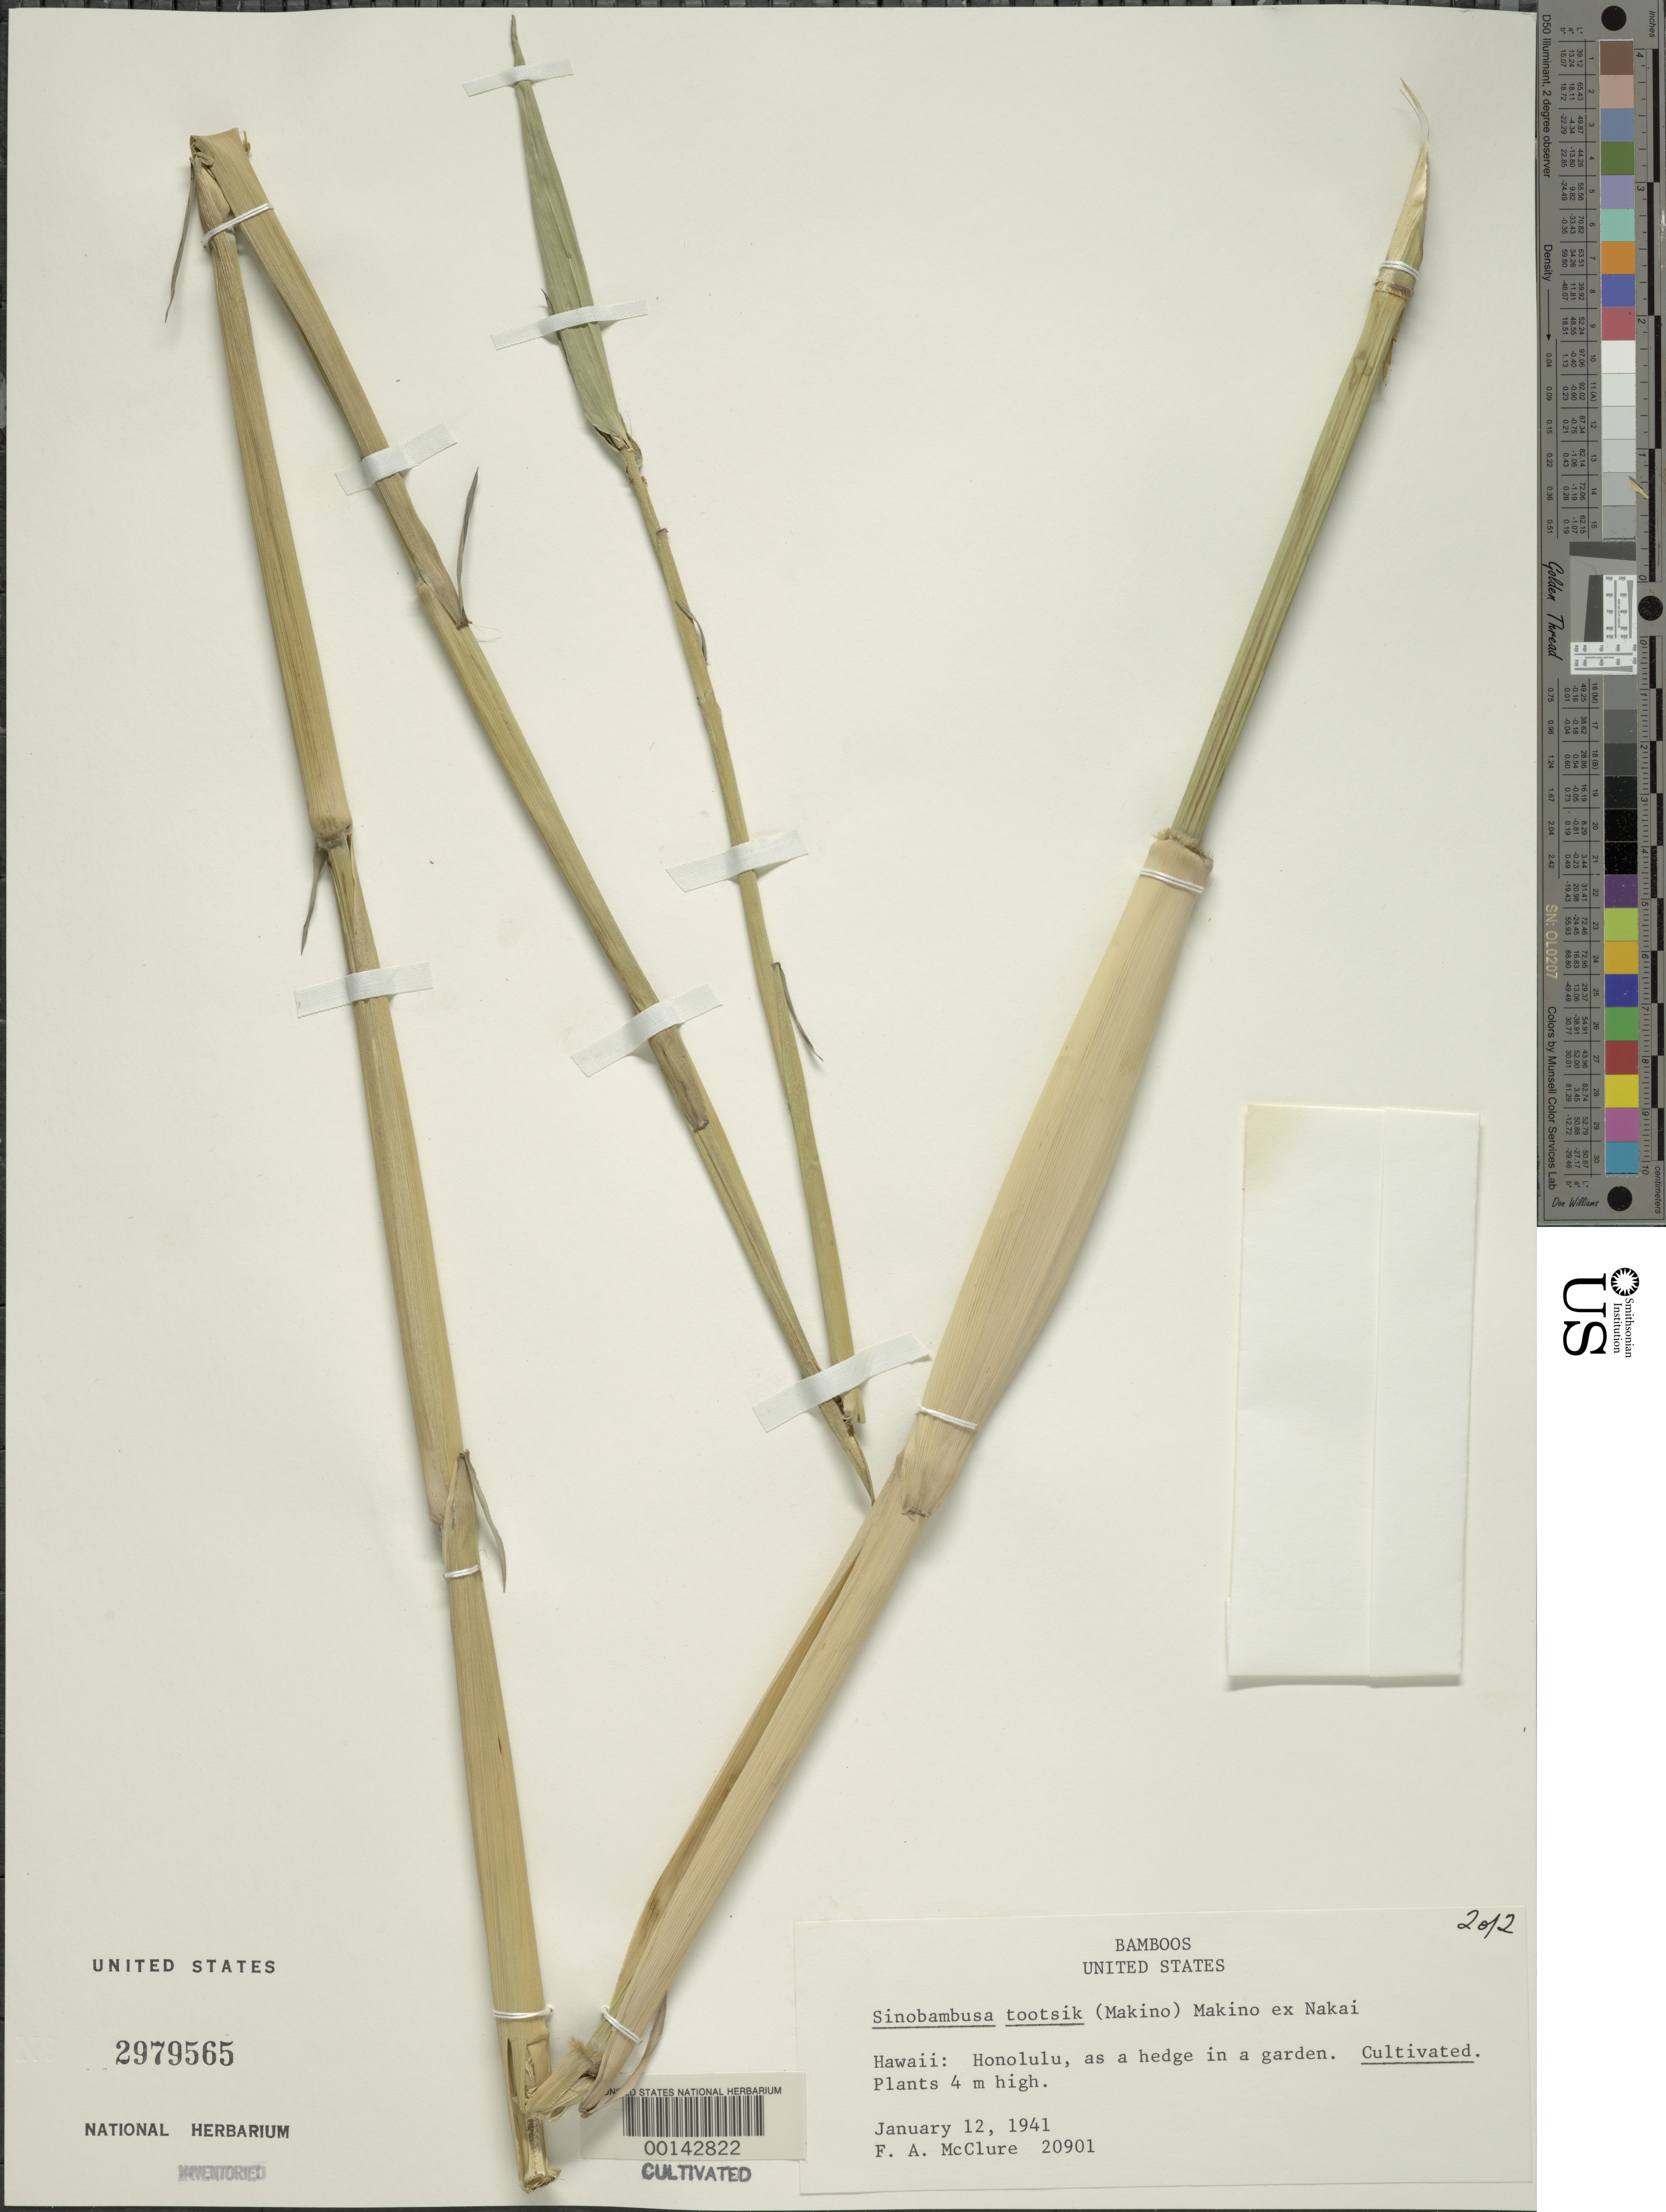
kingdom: Plantae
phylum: Tracheophyta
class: Liliopsida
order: Poales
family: Poaceae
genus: Sinobambusa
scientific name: Sinobambusa beecheyanus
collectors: F. A. McClure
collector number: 20901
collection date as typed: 12 Jan 1941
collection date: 1941-01-12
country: United States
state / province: Hawaii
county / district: Honolulu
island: Oahu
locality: Honolulu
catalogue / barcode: US 2979565